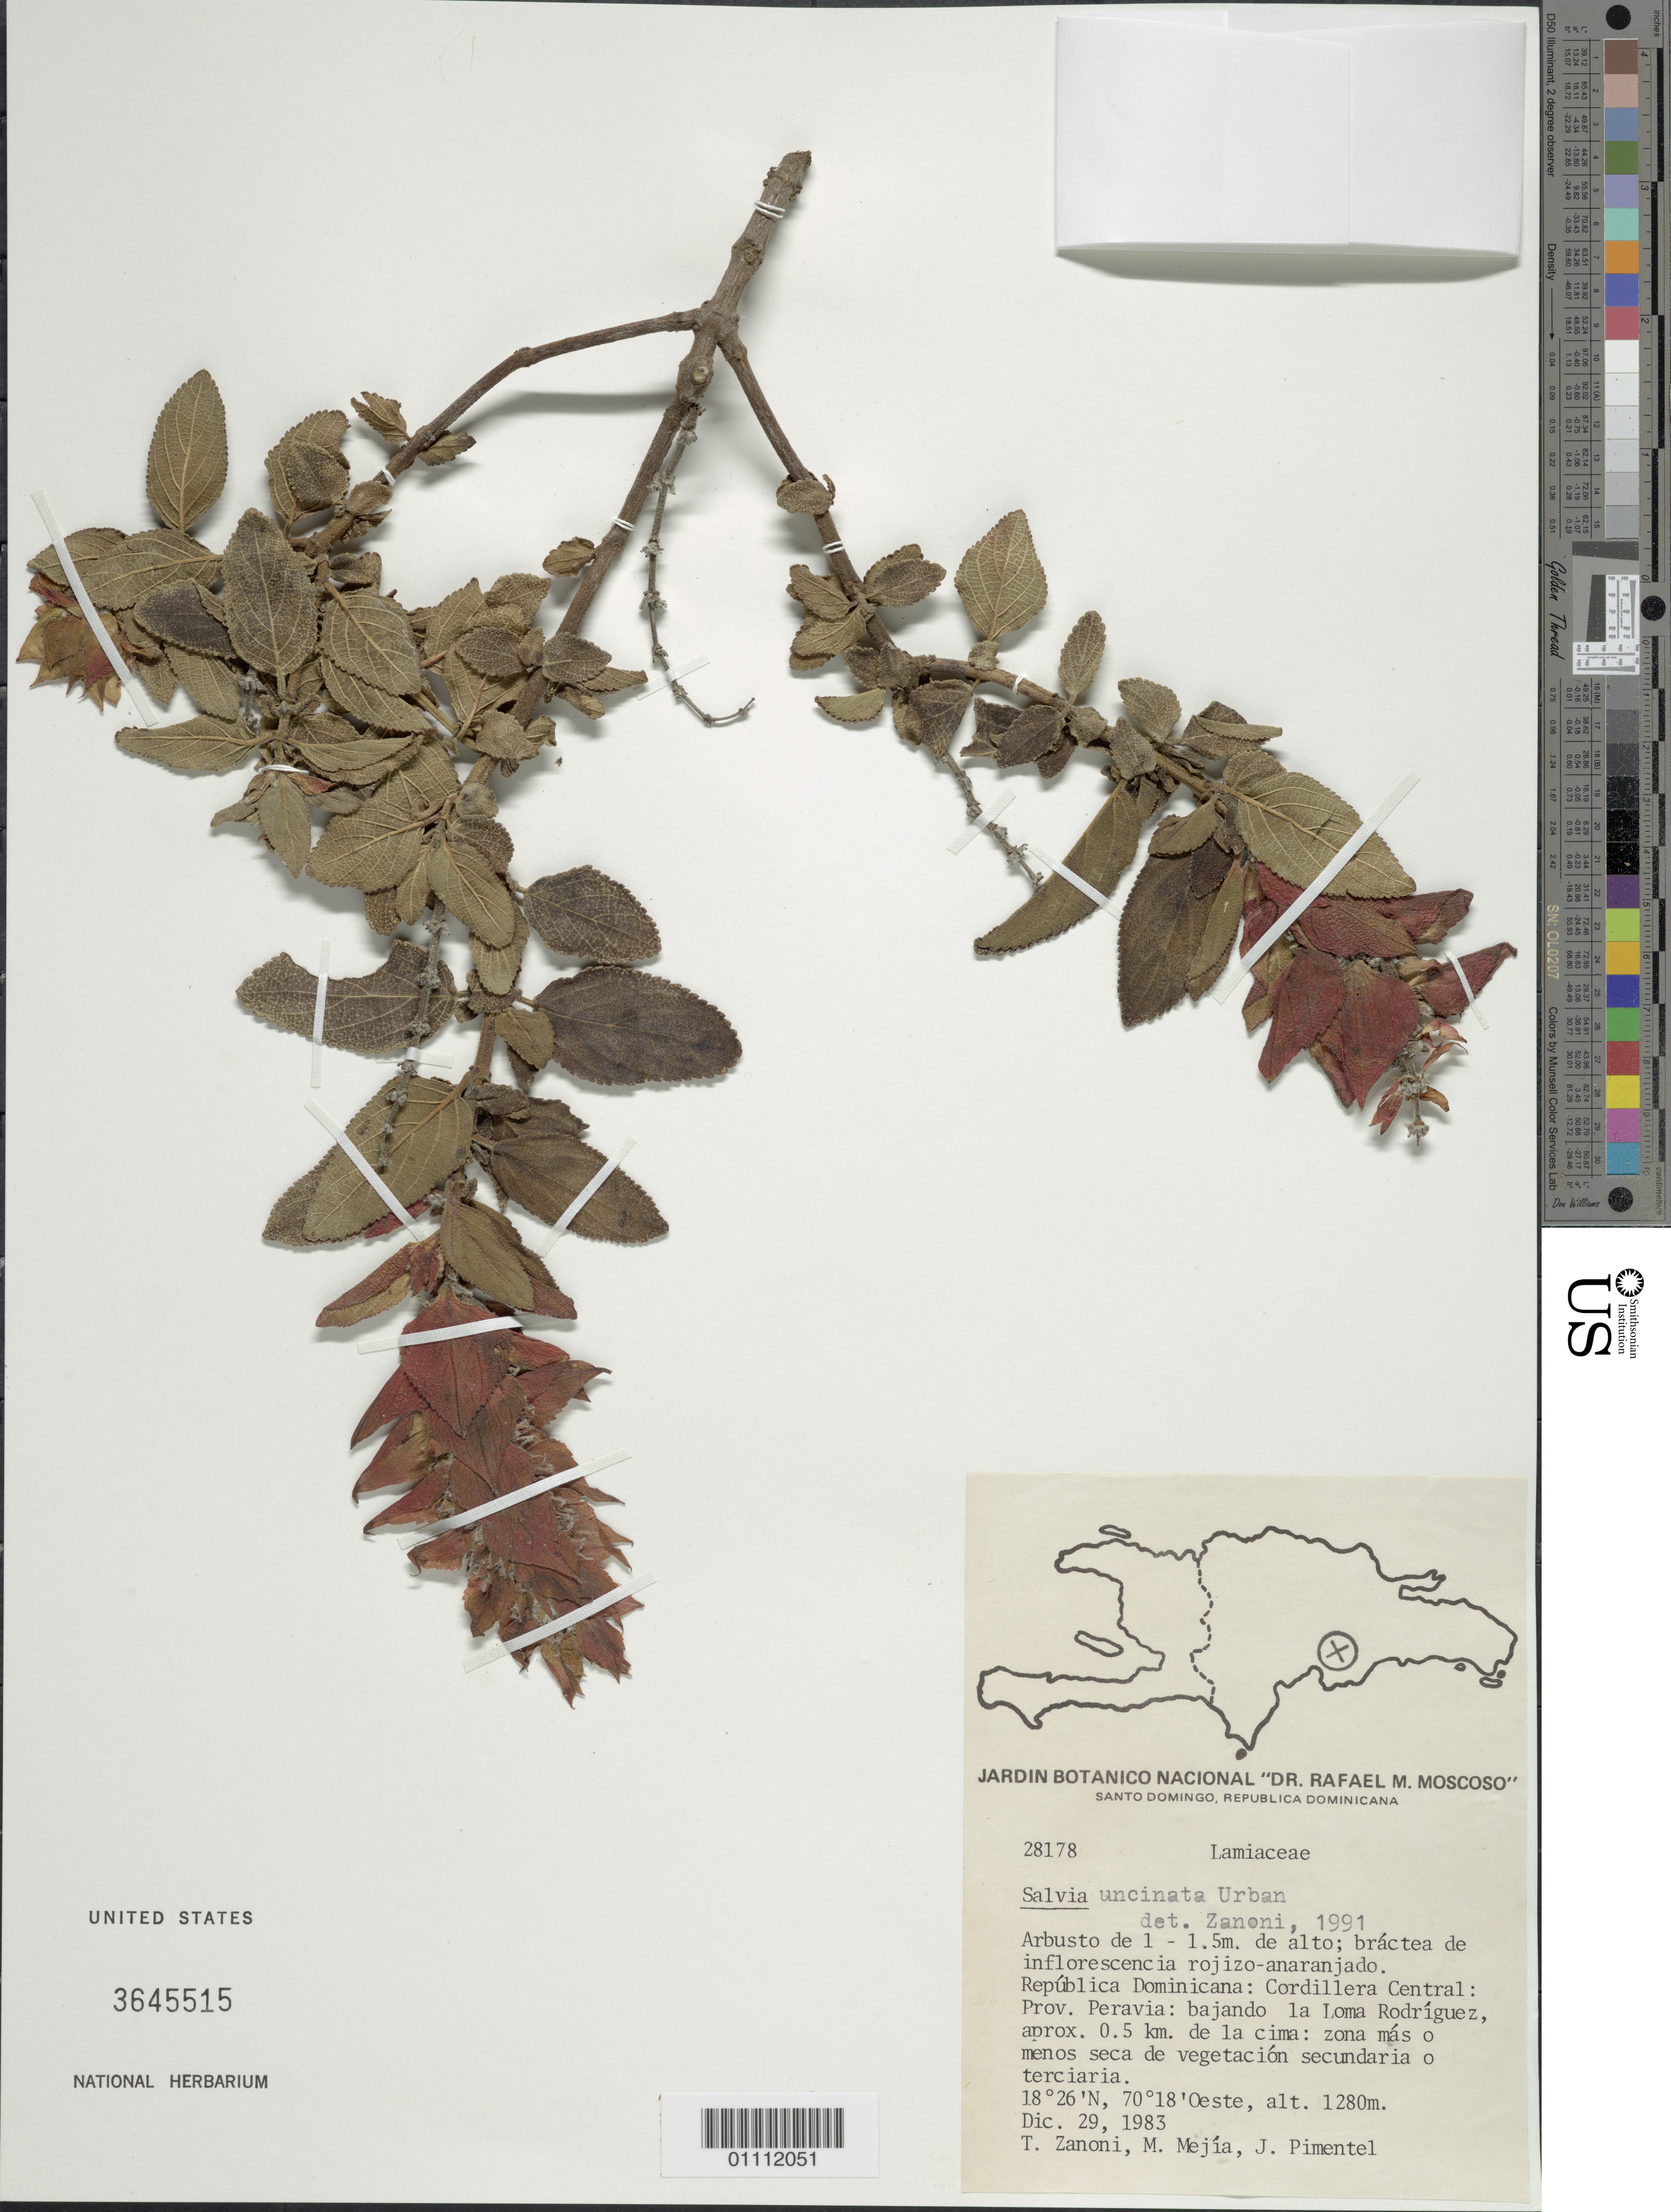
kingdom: Plantae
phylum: Tracheophyta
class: Magnoliopsida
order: Lamiales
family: Lamiaceae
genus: Salvia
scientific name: Salvia uncinata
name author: Urb.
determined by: Zanoni, T. A., (NY), New York Botanical Garden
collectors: T. A. Zanoni, M. Mejia & J. Pimentel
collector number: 28178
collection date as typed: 29 Dec 1983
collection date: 1983-12-29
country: Dominican Republic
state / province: Peravia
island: Hispaniola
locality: Cordillera Central, bajando la Loma Rodriguez, aprox. 0.5 km de la cima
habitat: Zona más o menos seca de vegetación secundaria o terciaria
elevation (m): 1280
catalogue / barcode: US 3645515